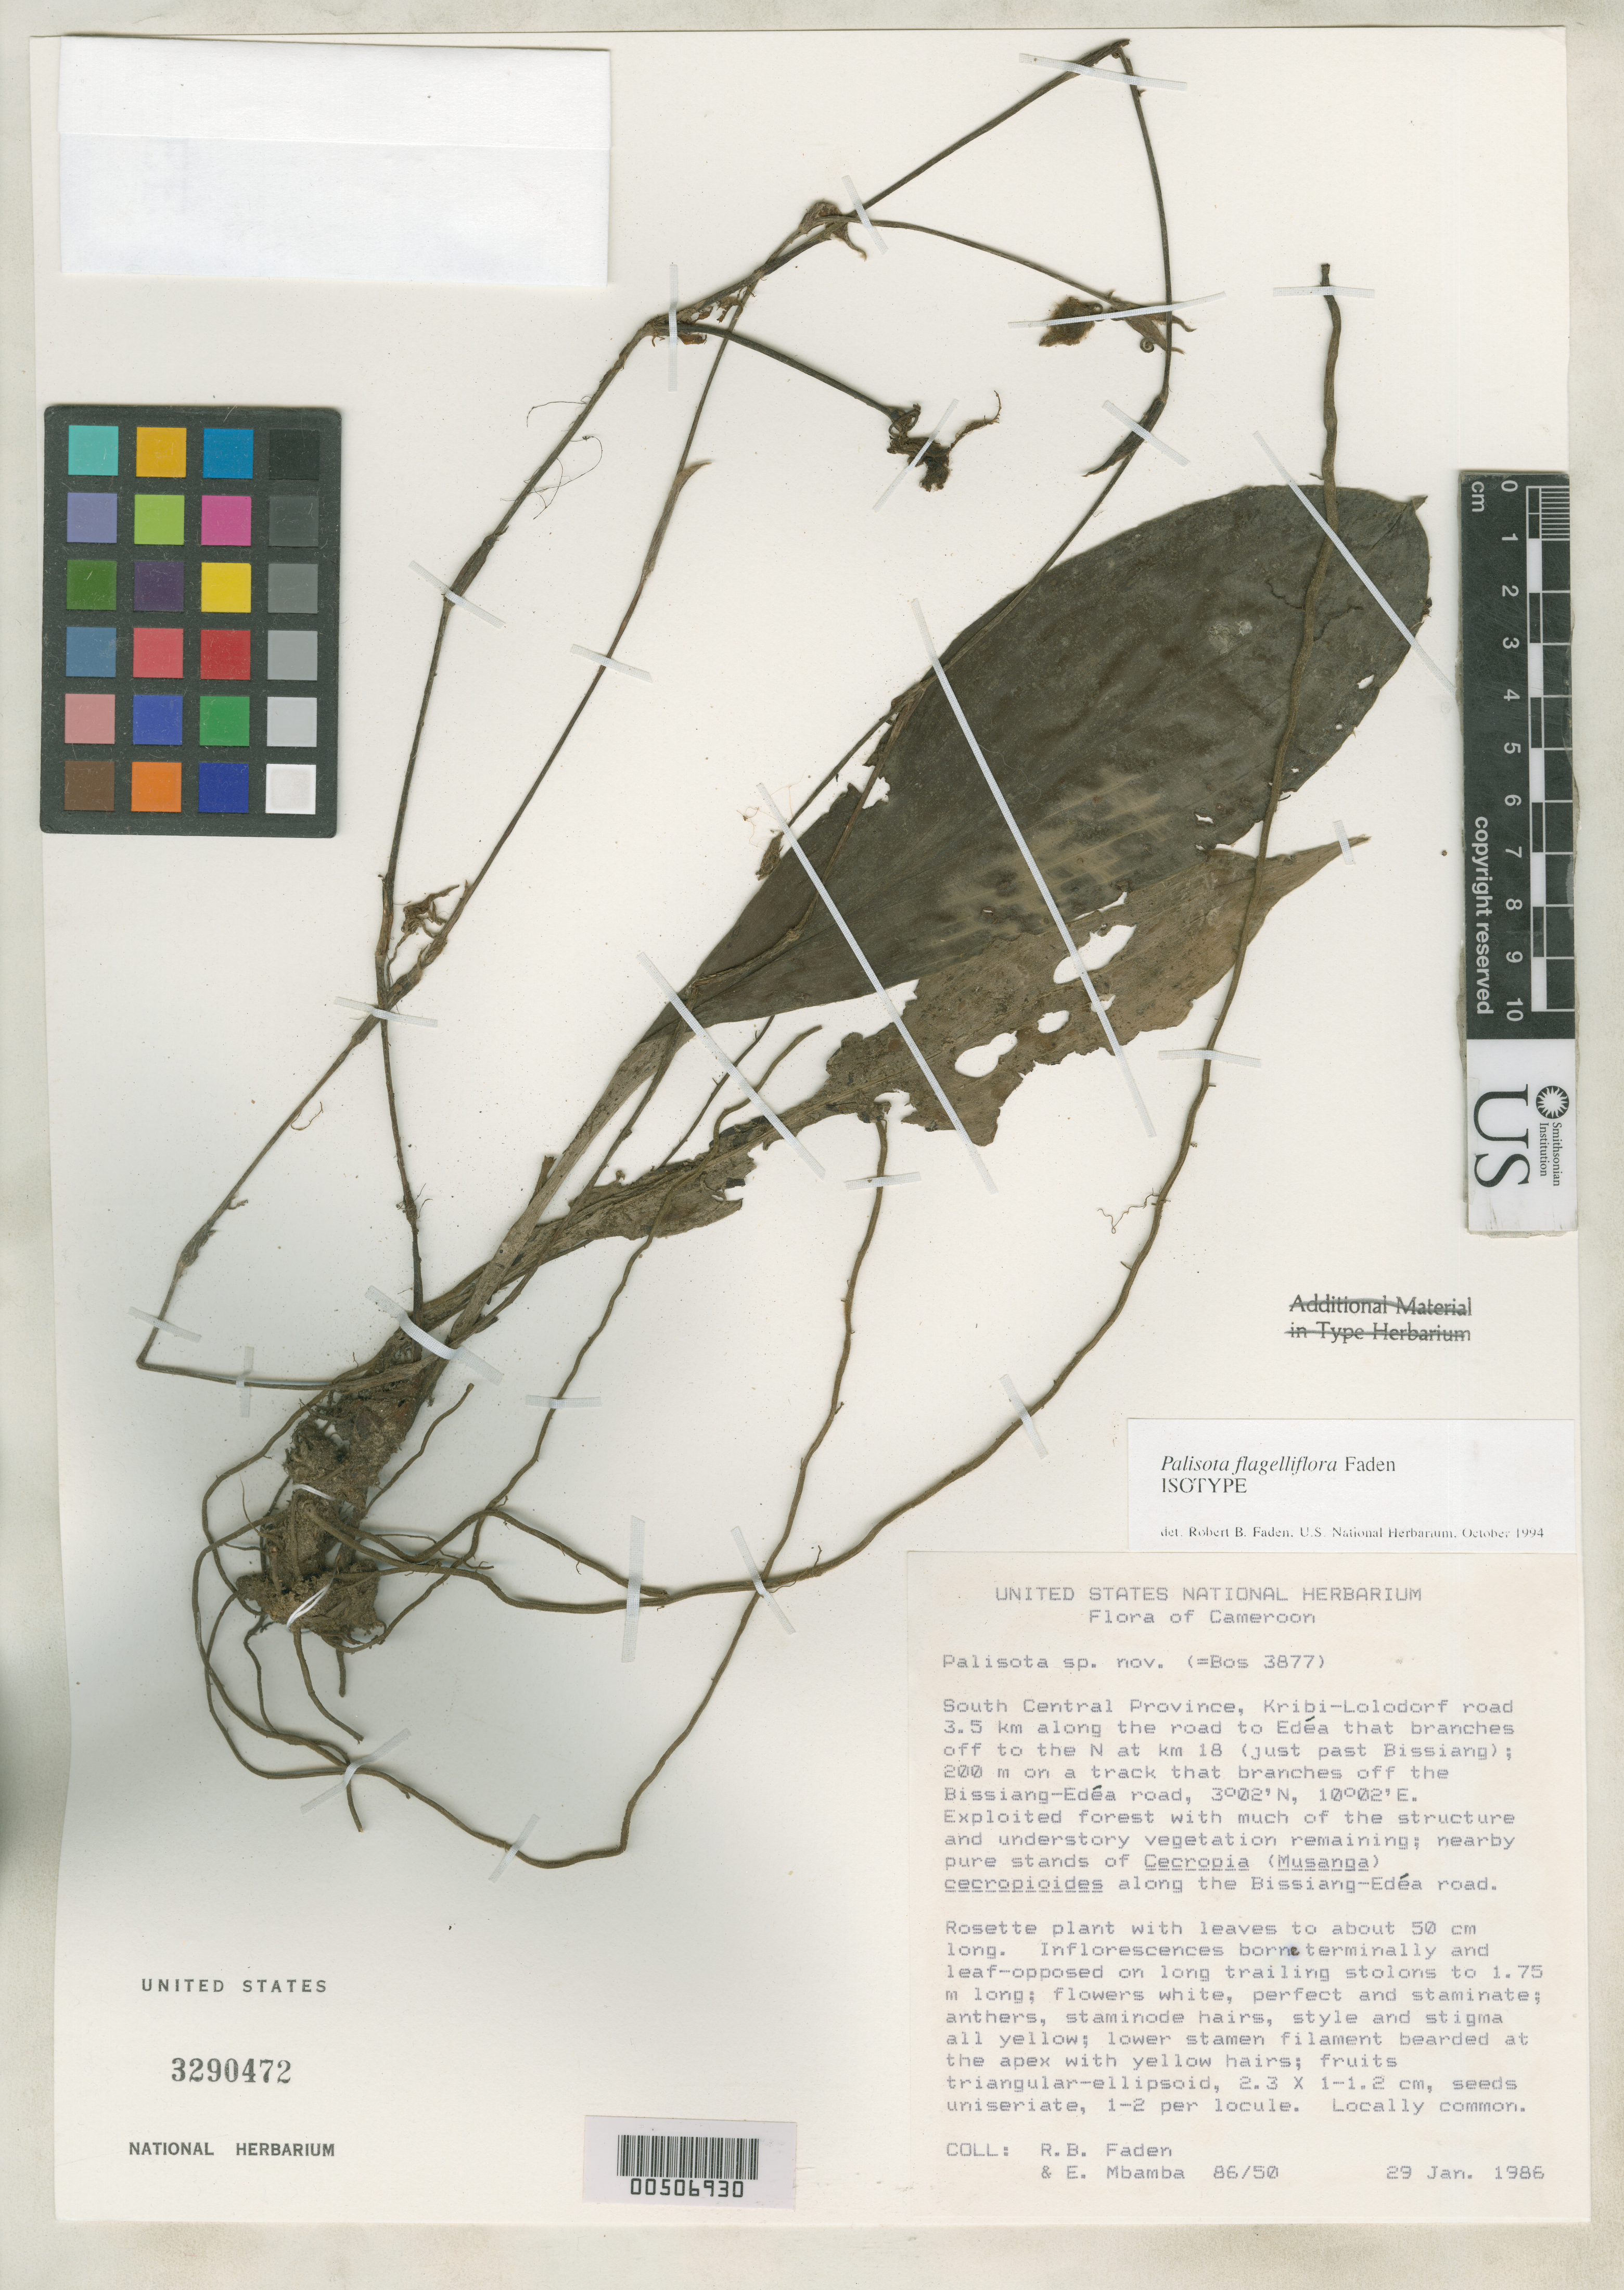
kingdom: Plantae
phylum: Tracheophyta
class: Liliopsida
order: Commelinales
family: Commelinaceae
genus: Palisota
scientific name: Palisota flagelliflora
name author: Faden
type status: Isotype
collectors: R. B. Faden & E. Mbamba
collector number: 86/50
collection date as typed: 29 Jan 1986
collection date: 1986-01-29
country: Cameroon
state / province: Sud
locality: Kribi-Lolodorf road 3.5 km along the road to Edea that branches off to the N at km 18 (just past Bissiang); 200 m on a track that branches off the Bissiang-Edea road.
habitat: Exploited forest.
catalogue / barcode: US 3290472